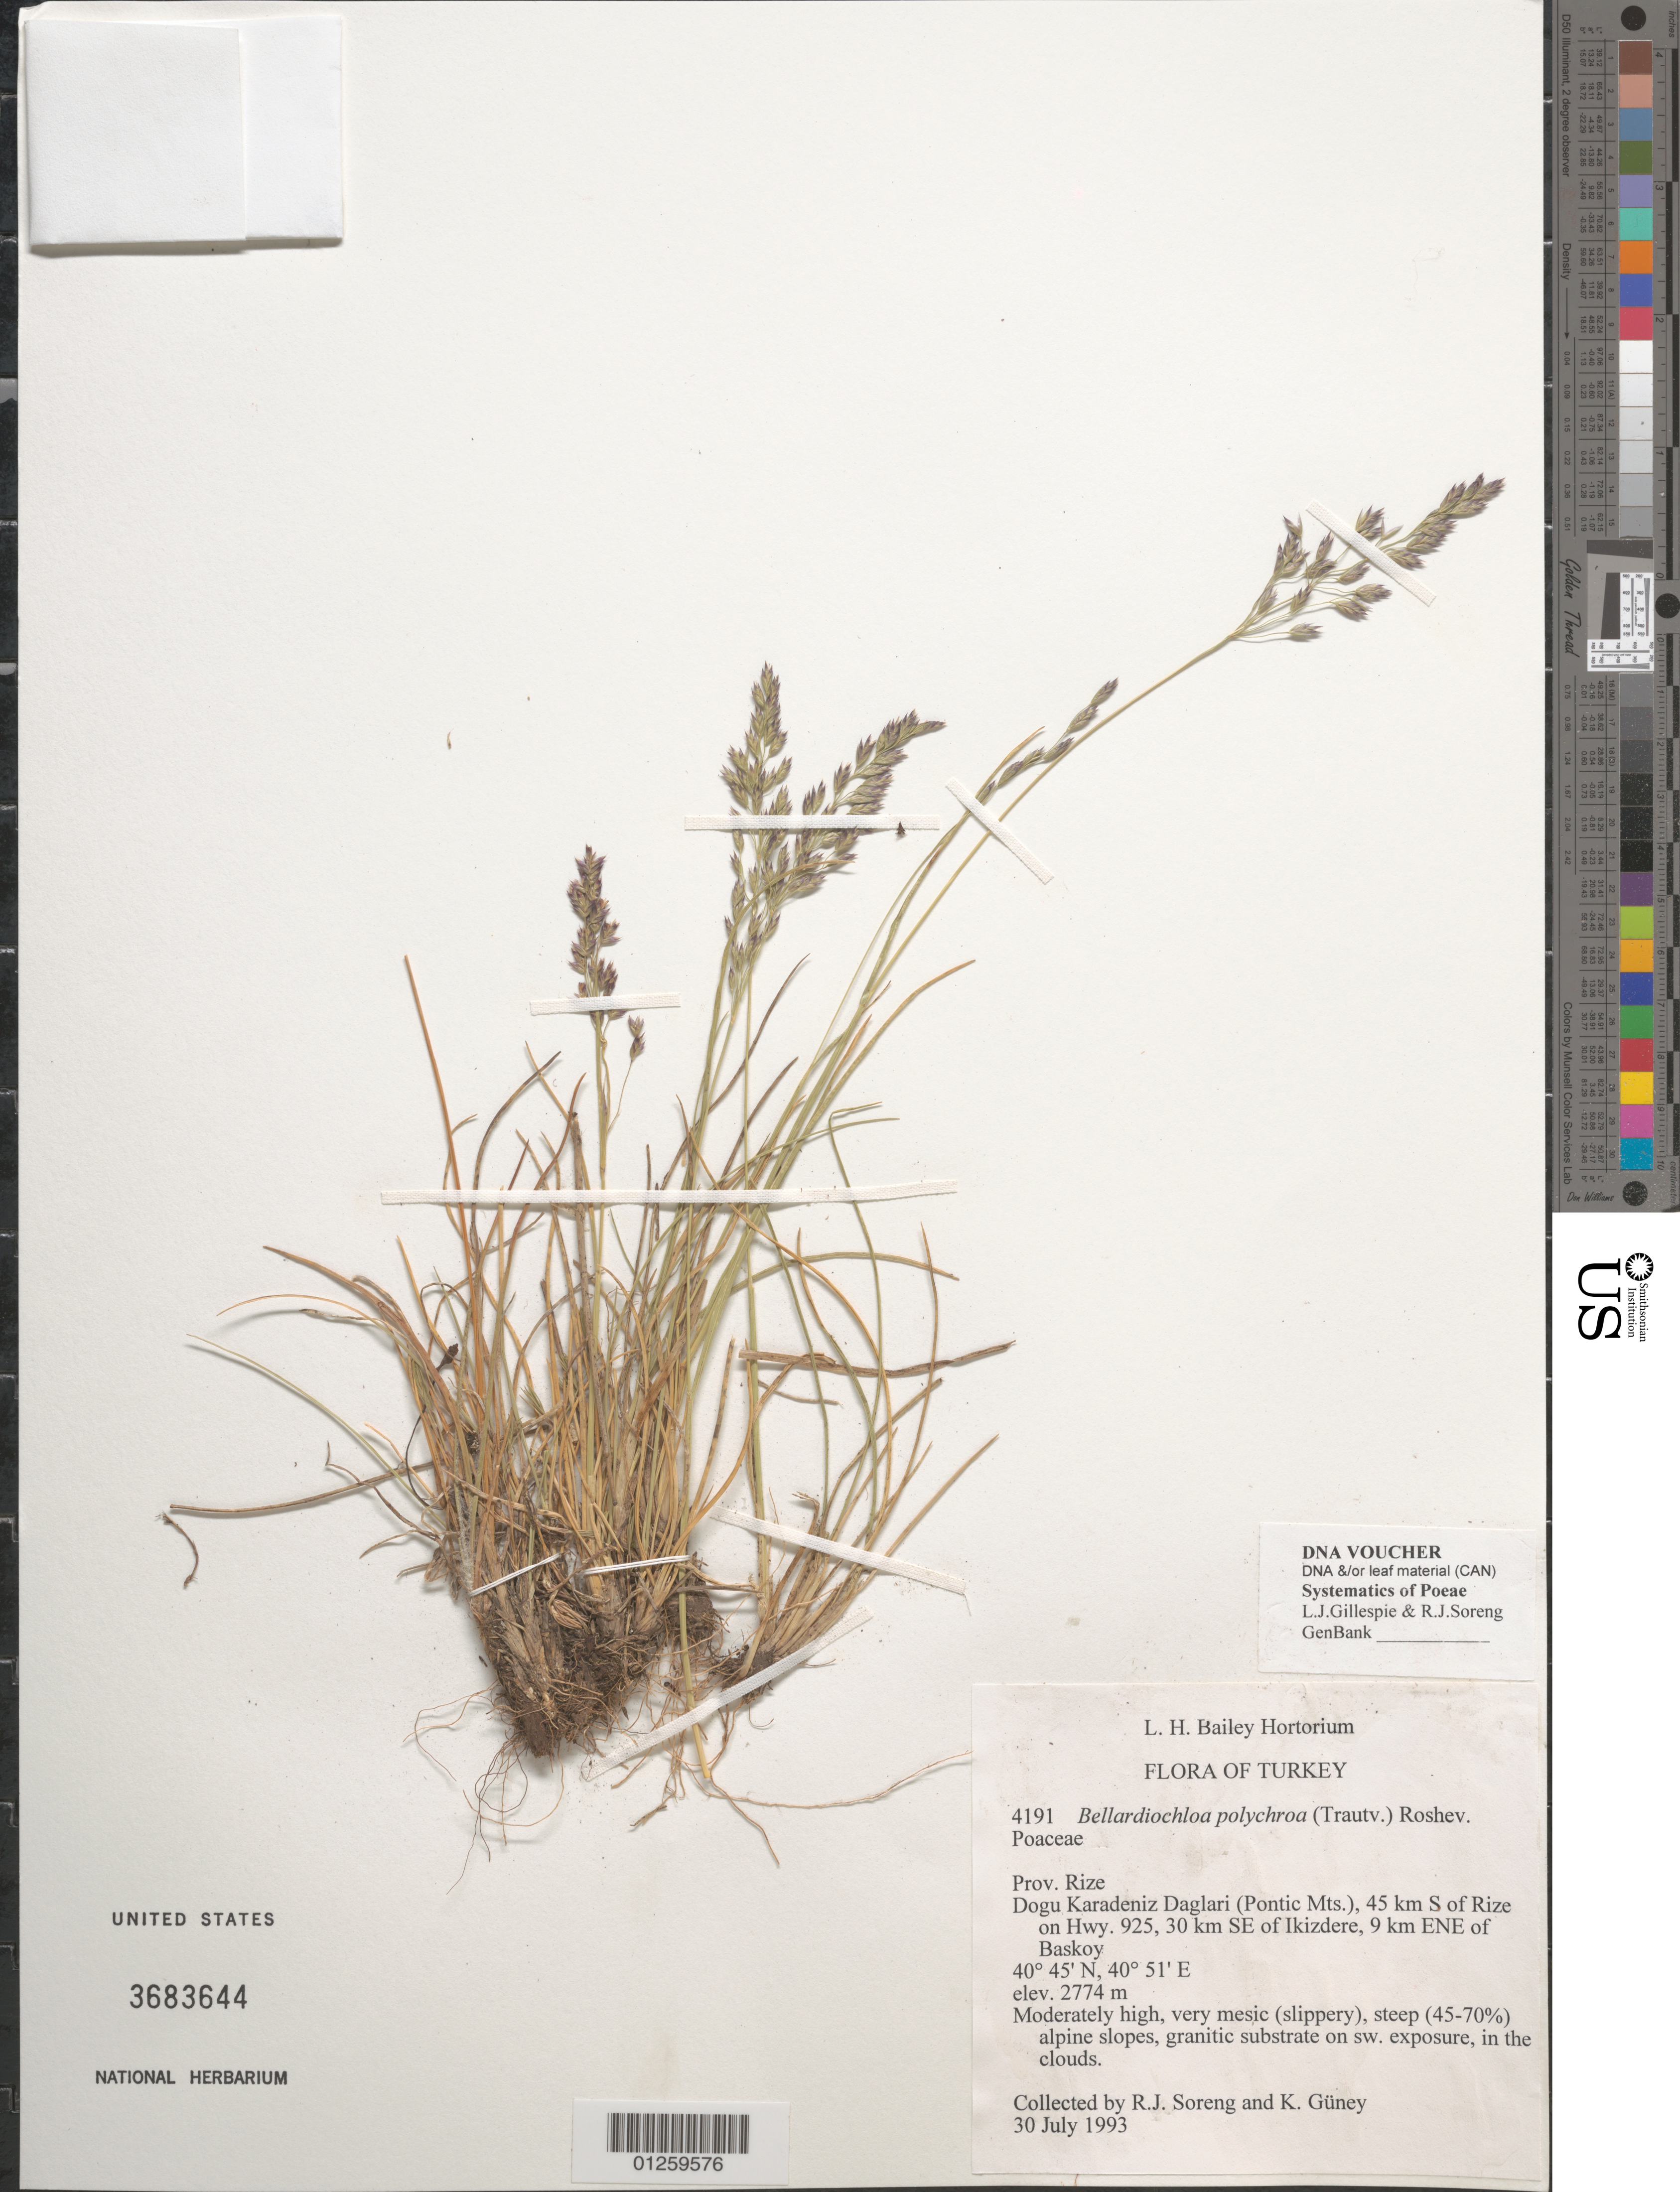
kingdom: Plantae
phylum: Tracheophyta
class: Liliopsida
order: Poales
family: Poaceae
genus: Bellardiochloa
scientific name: Bellardiochloa polychroa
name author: (Trautv.) Roshev.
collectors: R. J. Soreng & K. Guney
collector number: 4191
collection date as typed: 30 Jul 1993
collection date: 1993-07-30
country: Turkey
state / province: Rize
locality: Pontic Mts, E of Ikizdere, about 9 km beyond Baskoy In Baltas Tepesi vicinity, alpine meadows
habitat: Alpine meadows in igneous slopes with Vaccinium, and Sibaldia, Festuca, Poa, Bellardiochloa, Calamagrostis, Nardus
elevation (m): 2774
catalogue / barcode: US 3683644